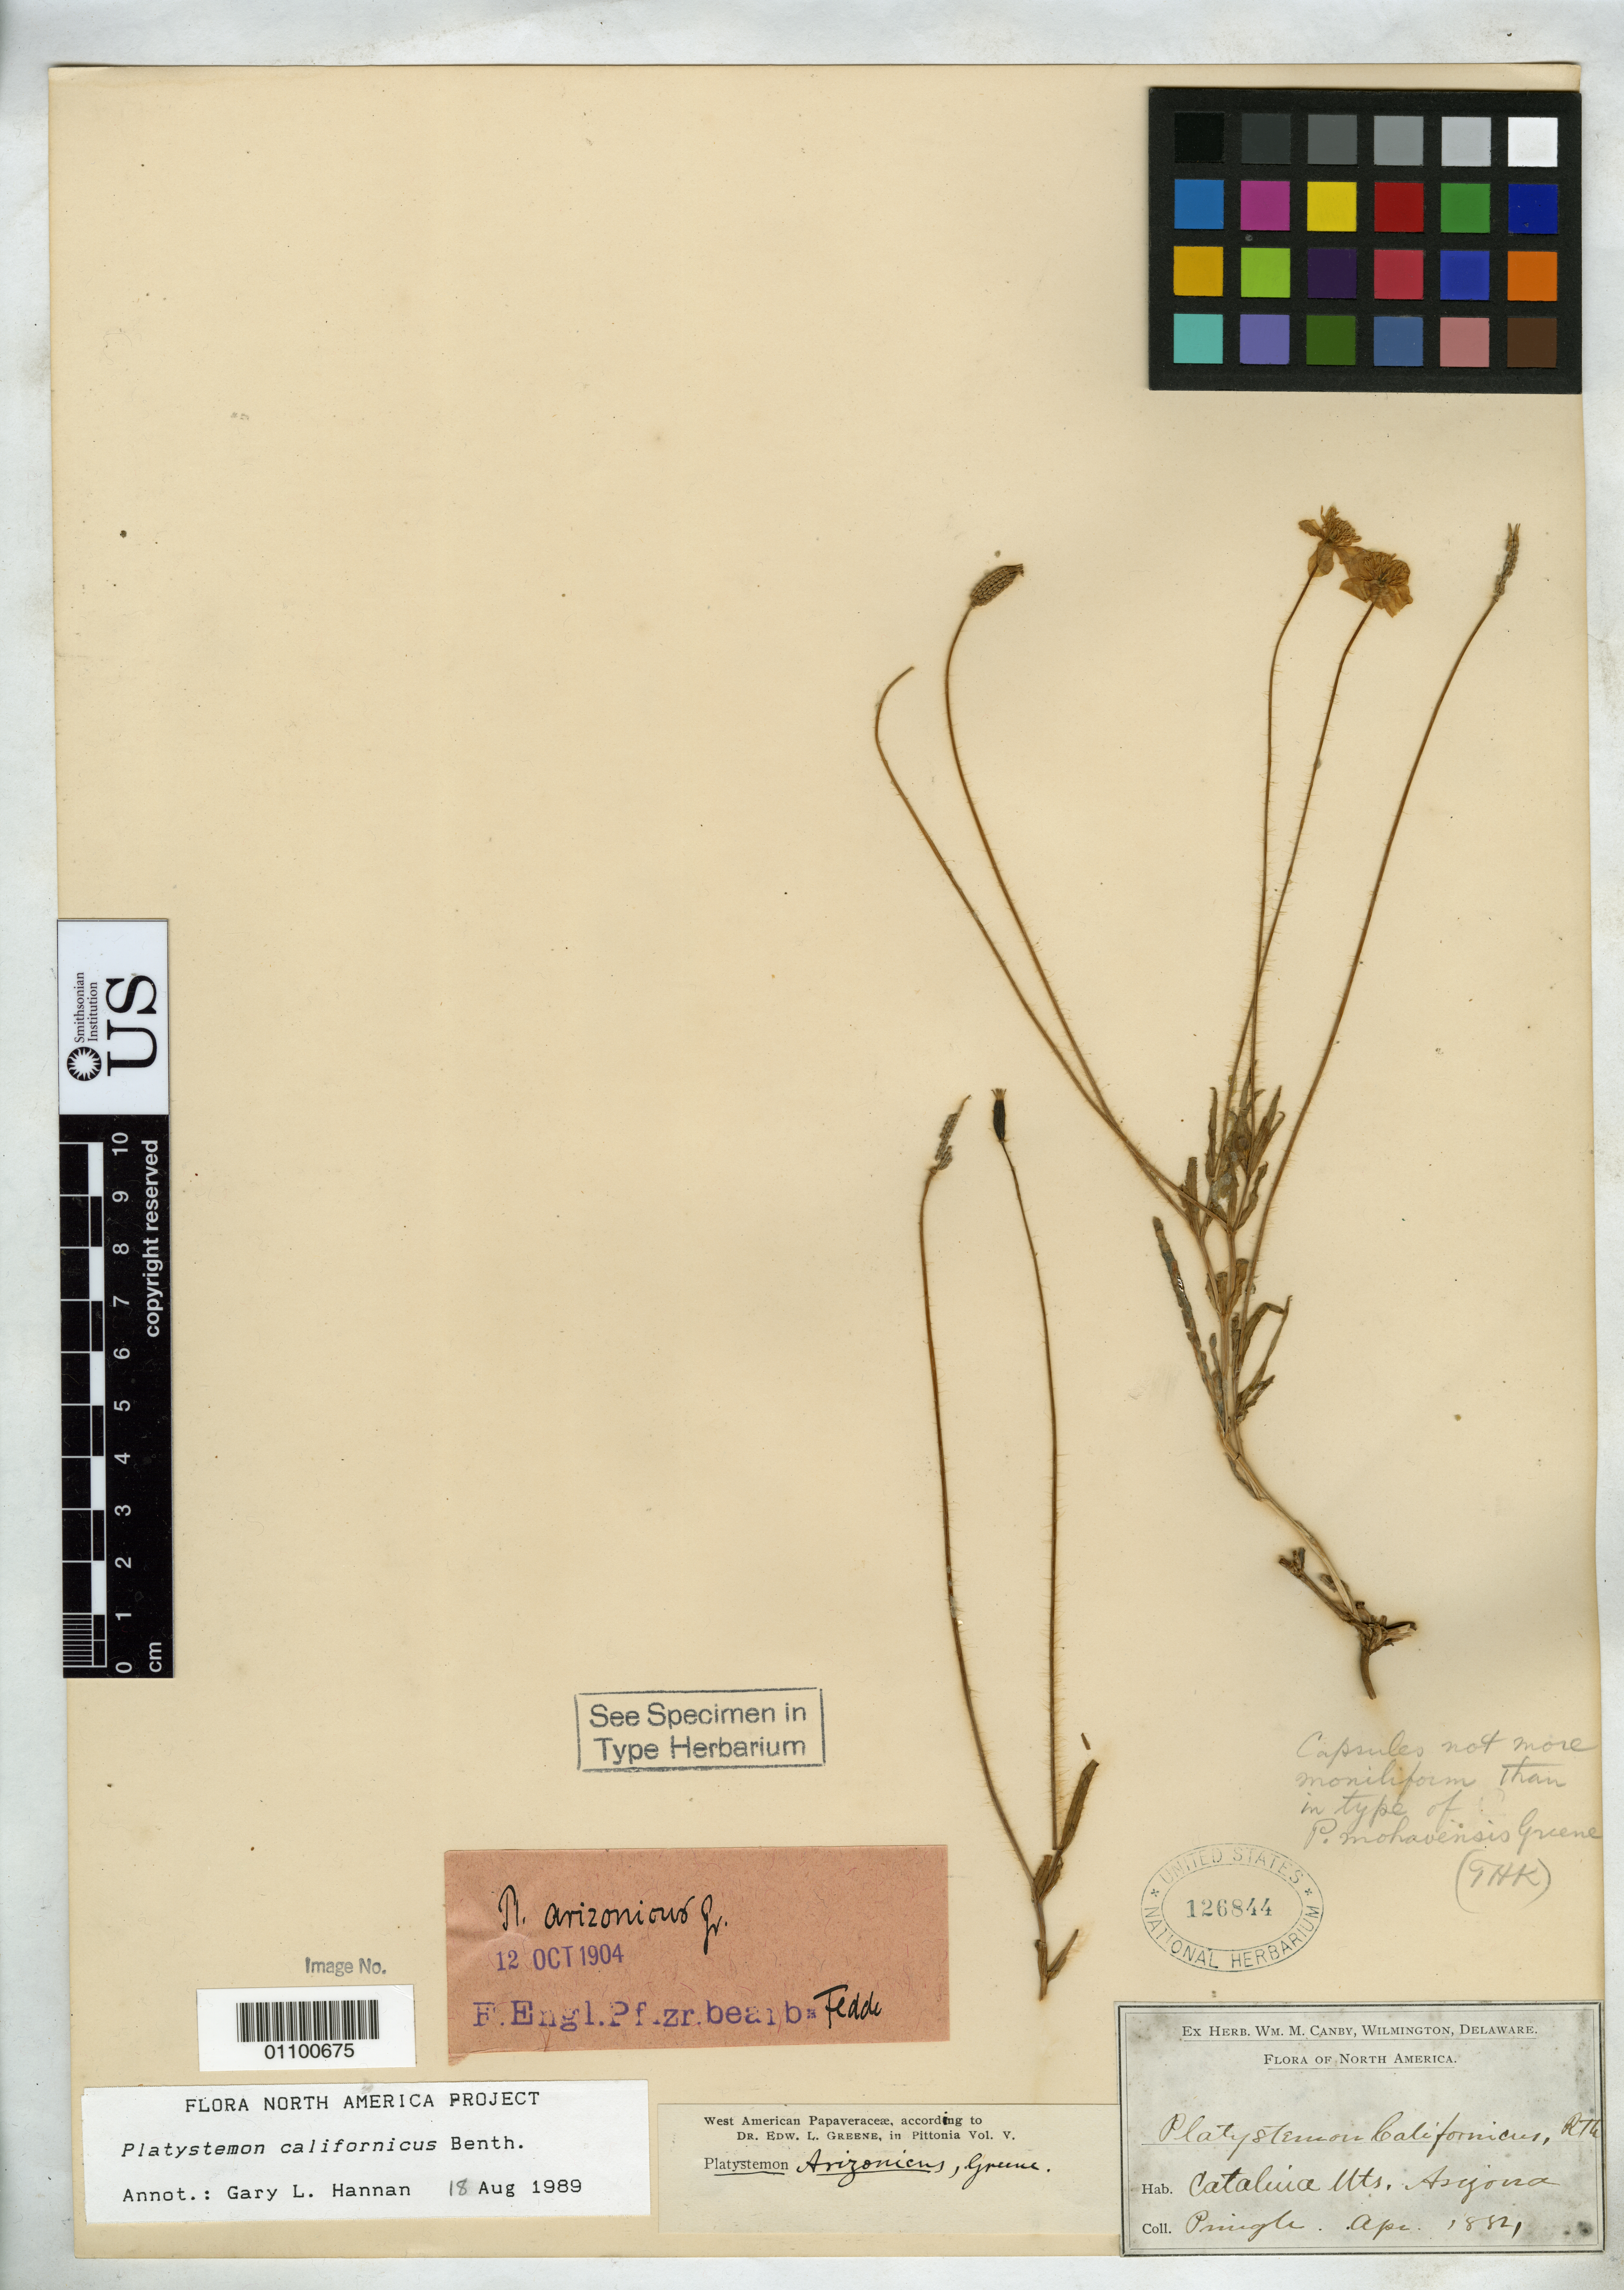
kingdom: Plantae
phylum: Tracheophyta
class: Magnoliopsida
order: Ranunculales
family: Papaveraceae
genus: Platystemon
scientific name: Platystemon arizonicus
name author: Greene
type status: Syntype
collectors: C. G. Pringle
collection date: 1884-04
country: United States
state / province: Arizona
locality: Santa catalina mts.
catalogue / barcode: US 126844